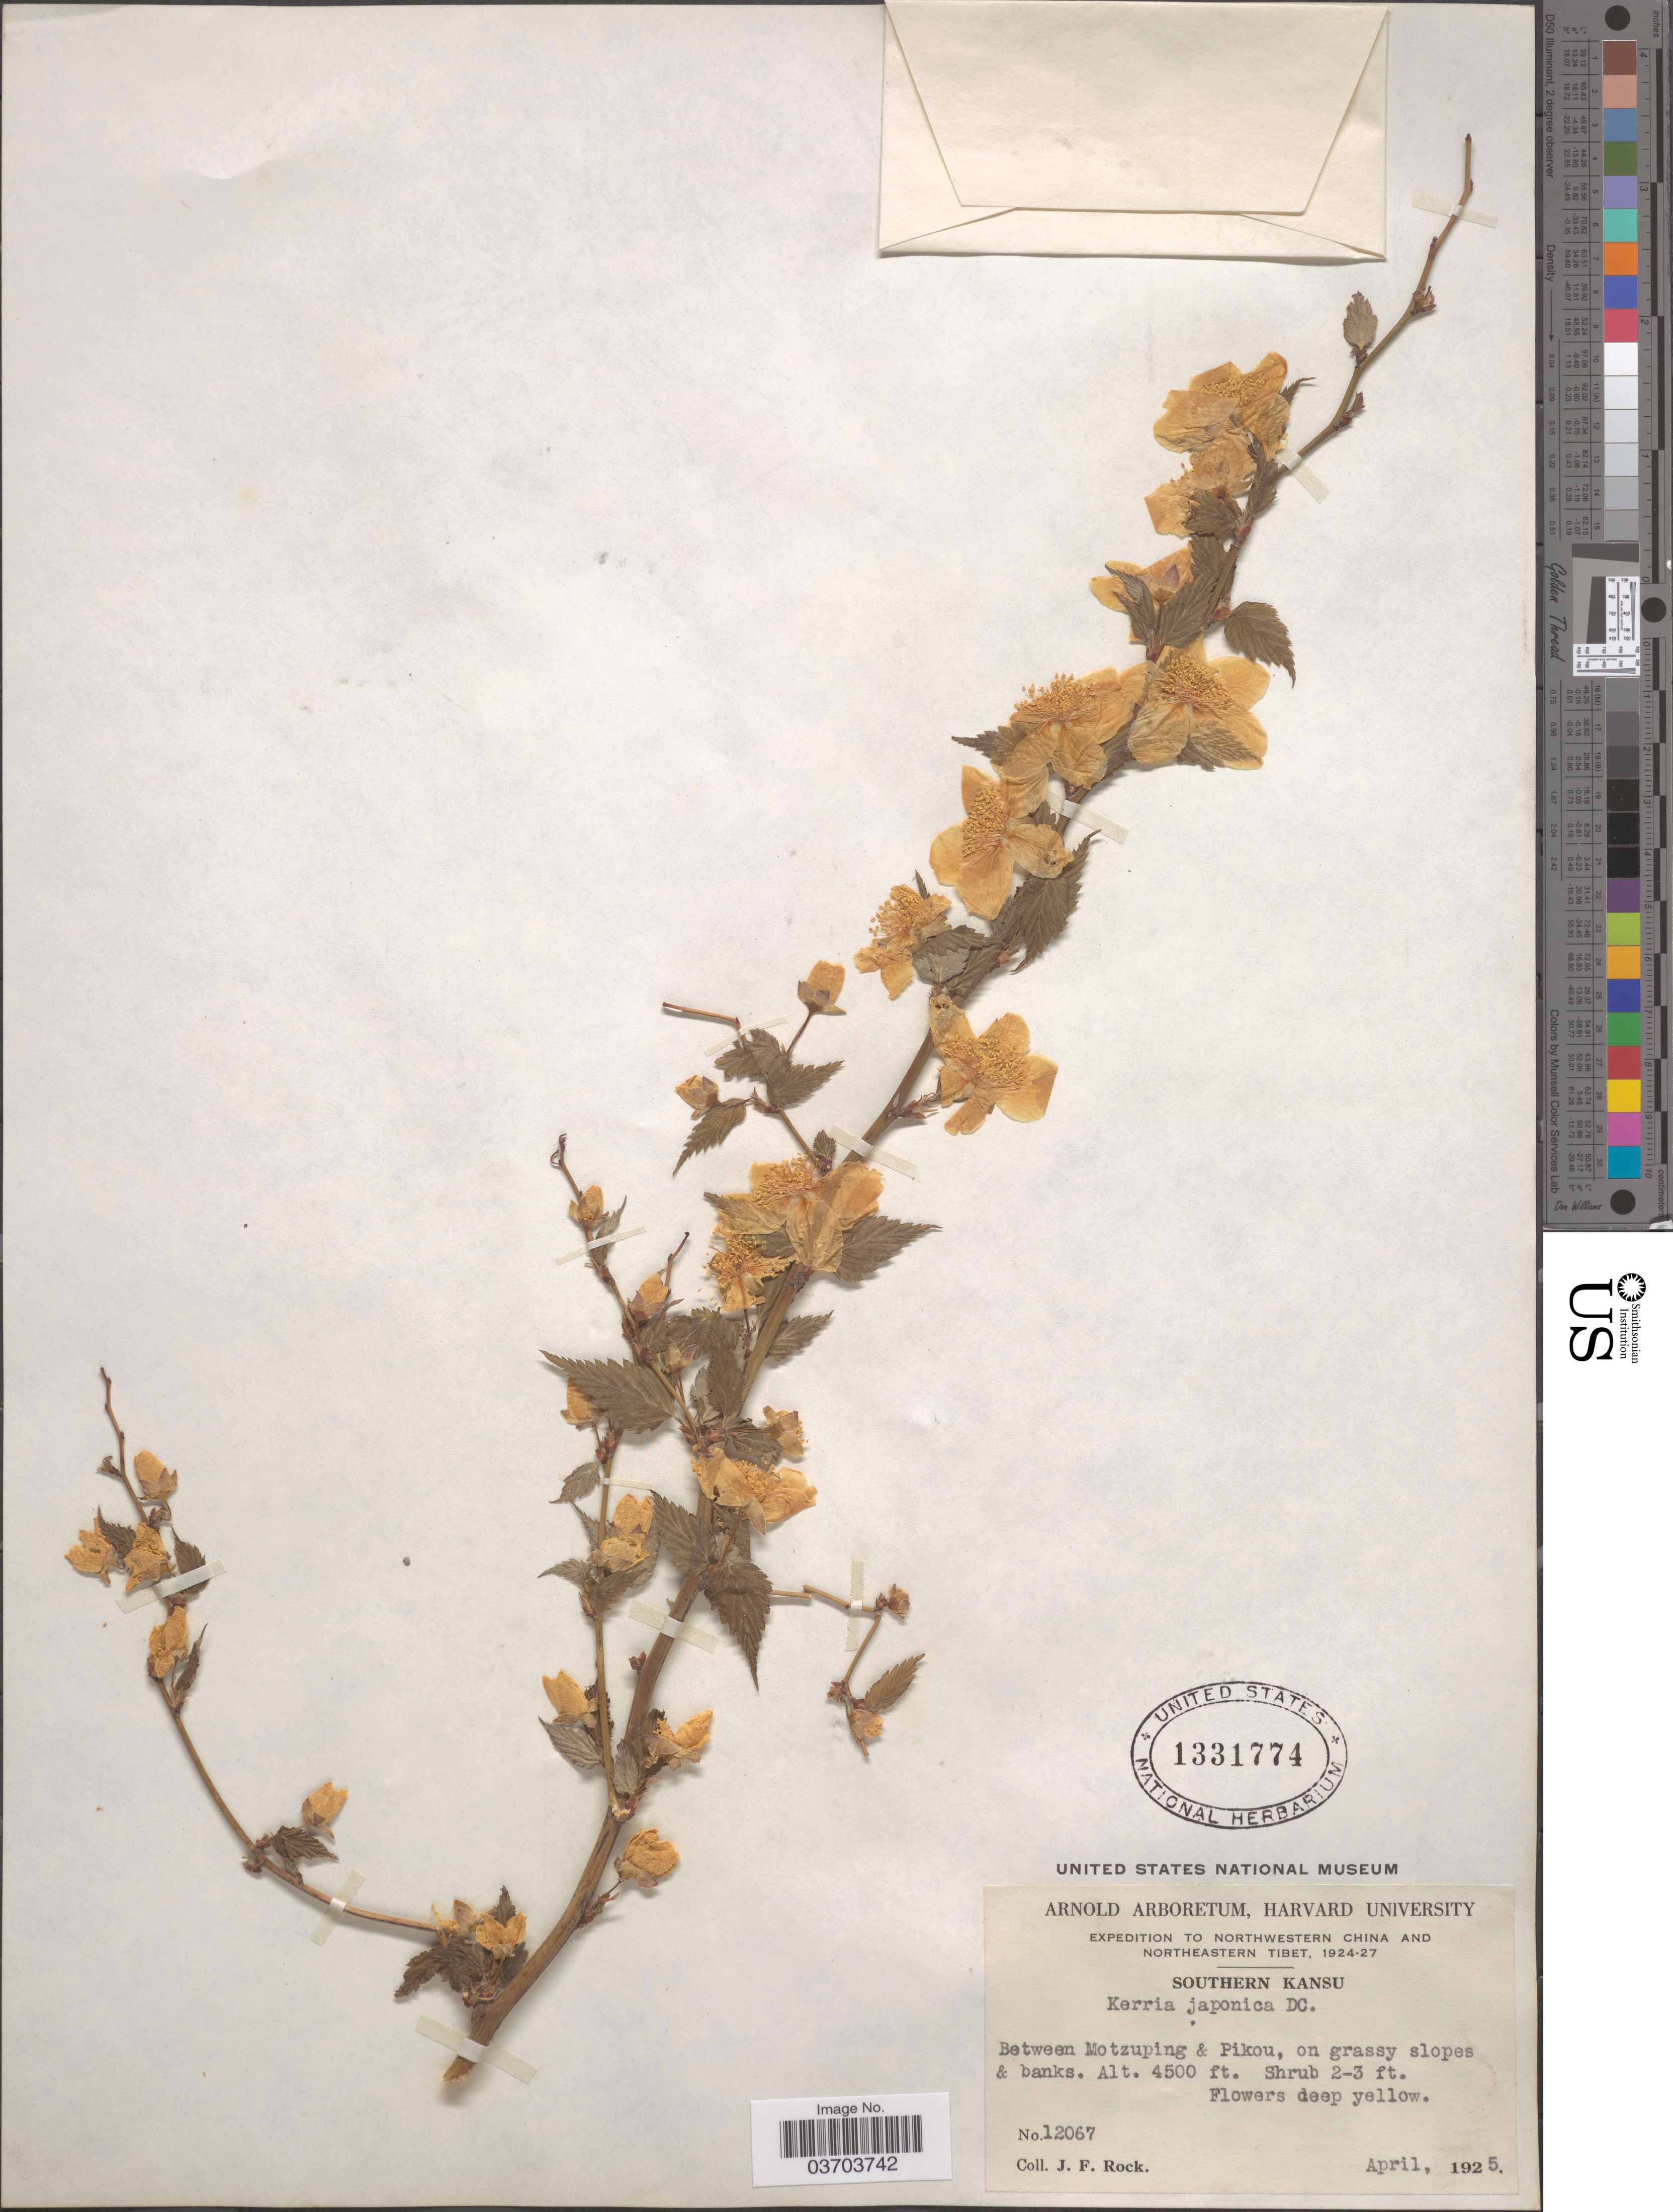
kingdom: Plantae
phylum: Tracheophyta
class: Magnoliopsida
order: Rosales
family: Rosaceae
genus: Kerria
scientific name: Kerria japonica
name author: (L.) DC.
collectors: J. Rock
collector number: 12067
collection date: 1925-04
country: China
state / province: Gansu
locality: Northwestern China. Southern Kansu. Between Motzuping & Pikou.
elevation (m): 1372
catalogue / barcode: US 1331774